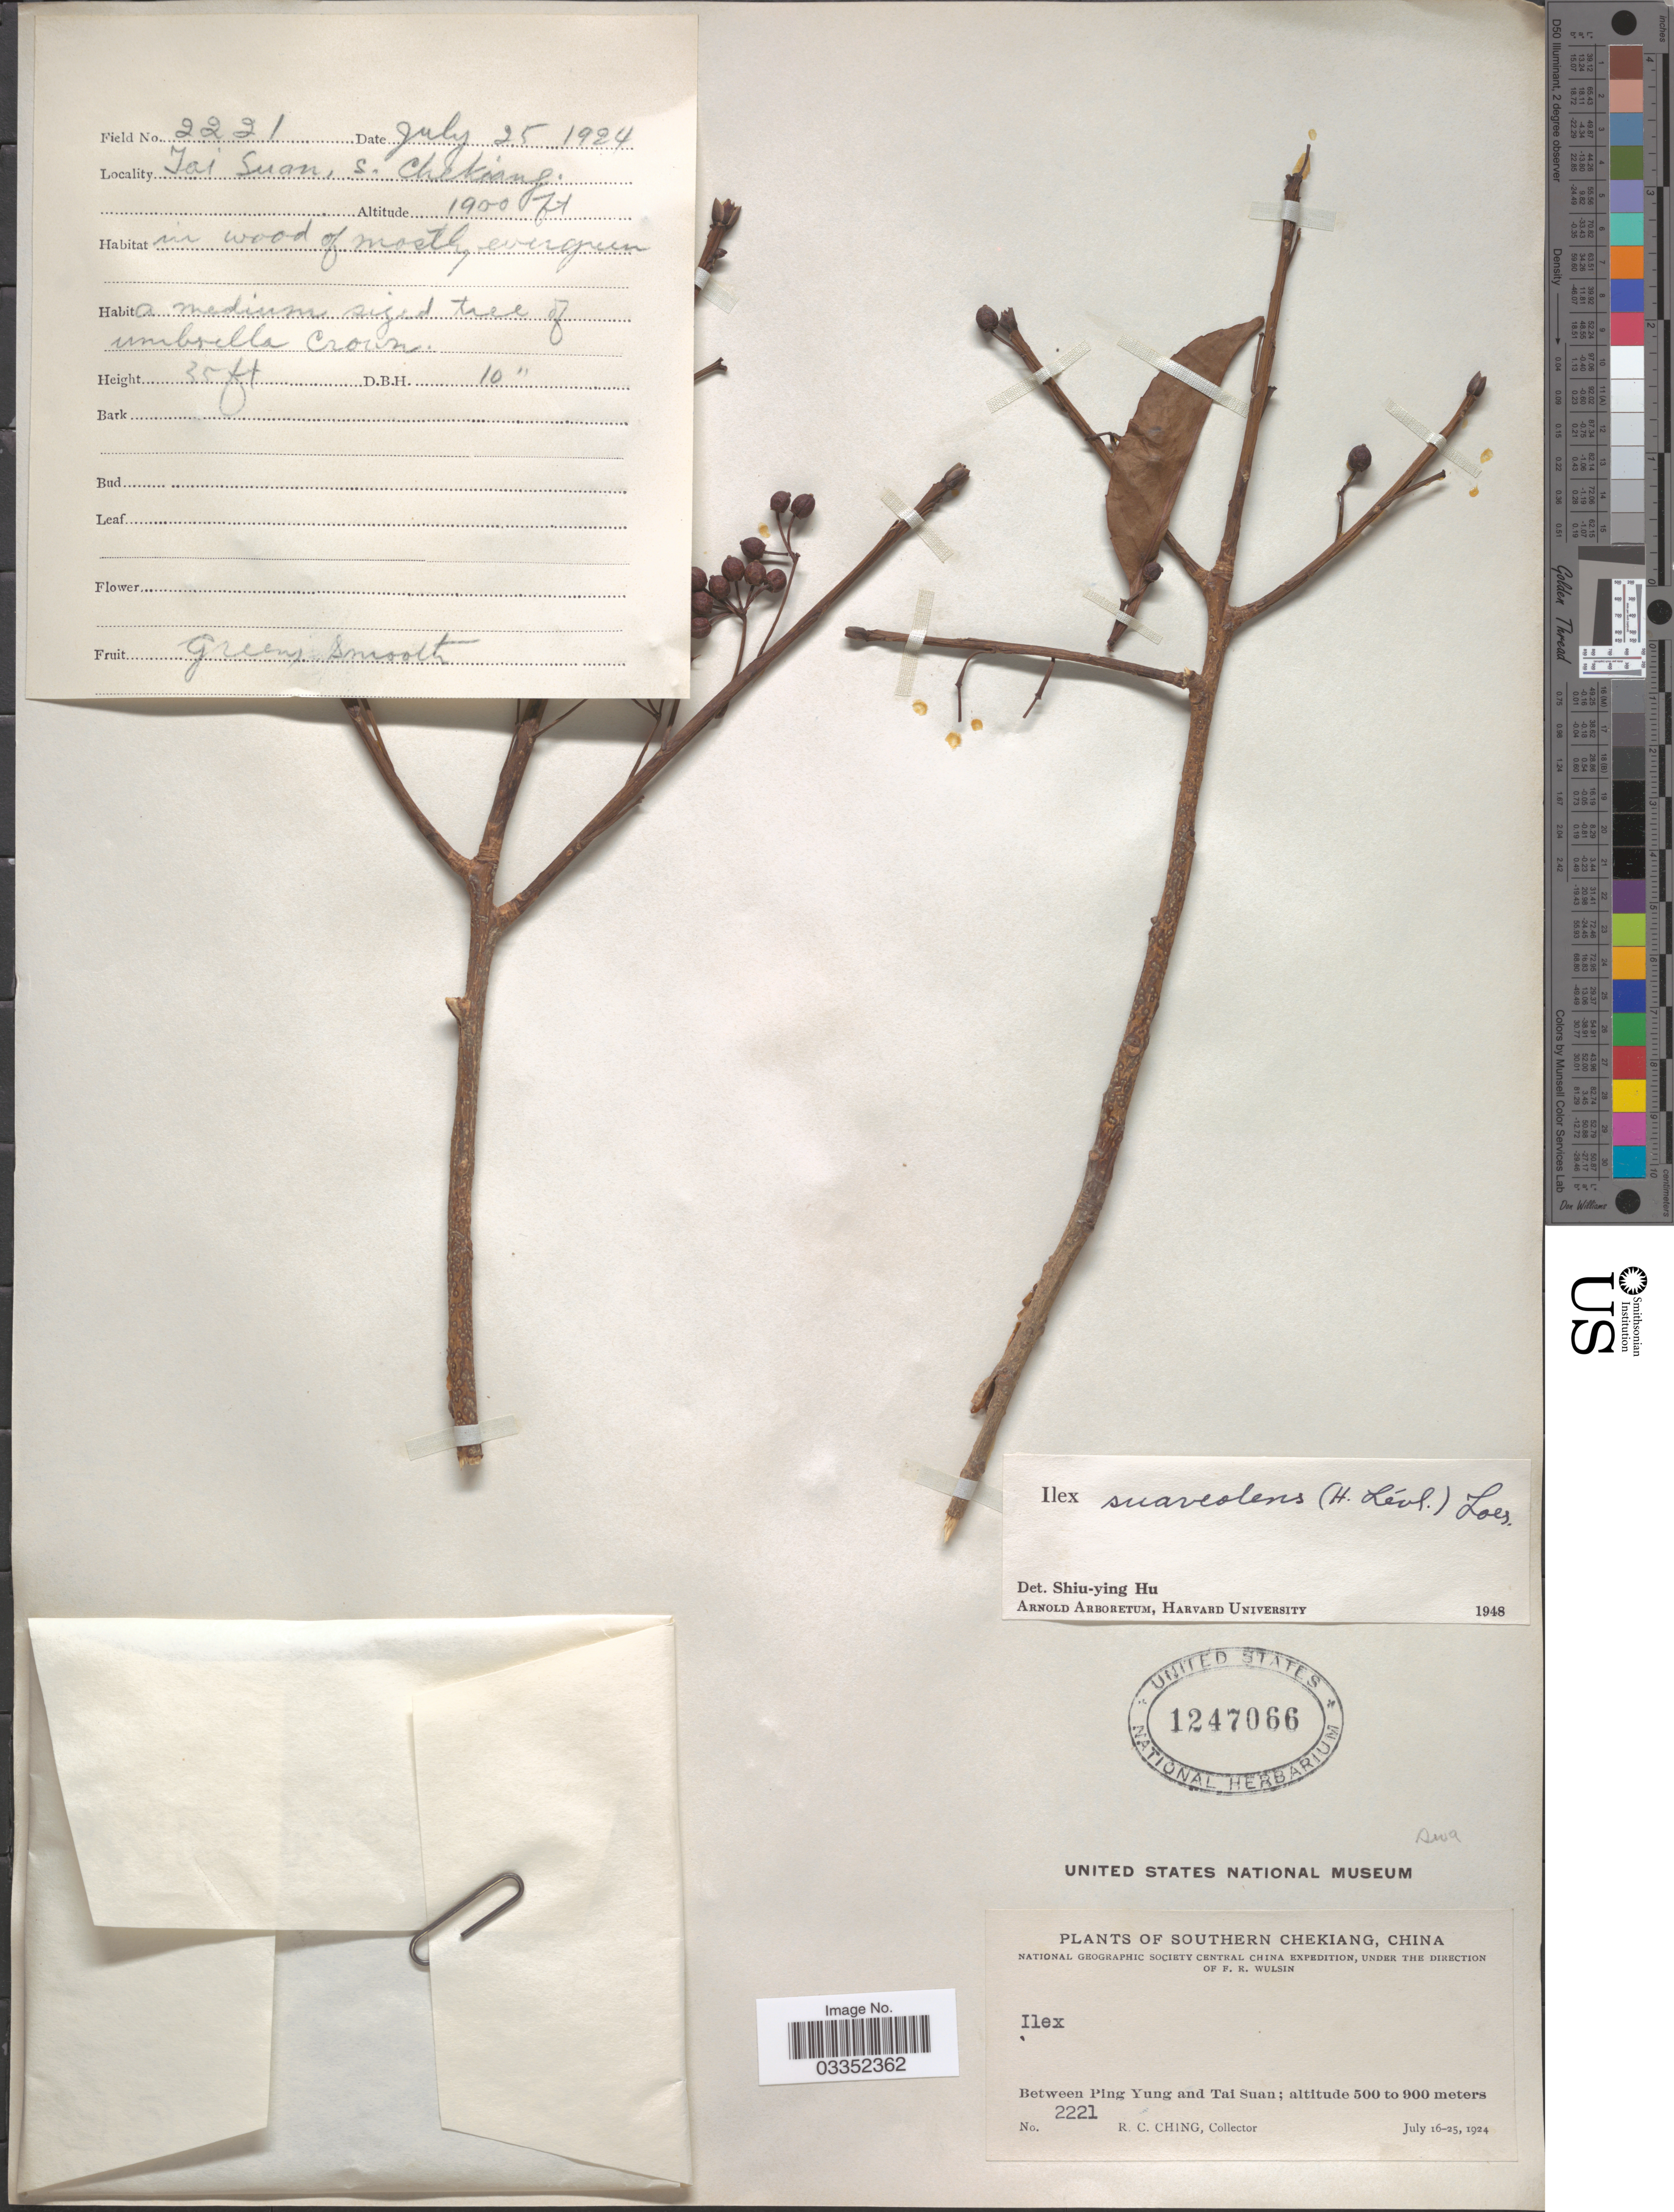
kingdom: Plantae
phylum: Tracheophyta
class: Magnoliopsida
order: Aquifoliales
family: Aquifoliaceae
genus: Ilex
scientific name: Ilex suaveolens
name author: (H. Lév.) Loes.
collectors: R. C. Ching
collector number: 2221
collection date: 1924-07-25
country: China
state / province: Zhejiang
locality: Southern Chekiang, Between Ping Yung and Tai Suan.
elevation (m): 579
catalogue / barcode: US 1247066